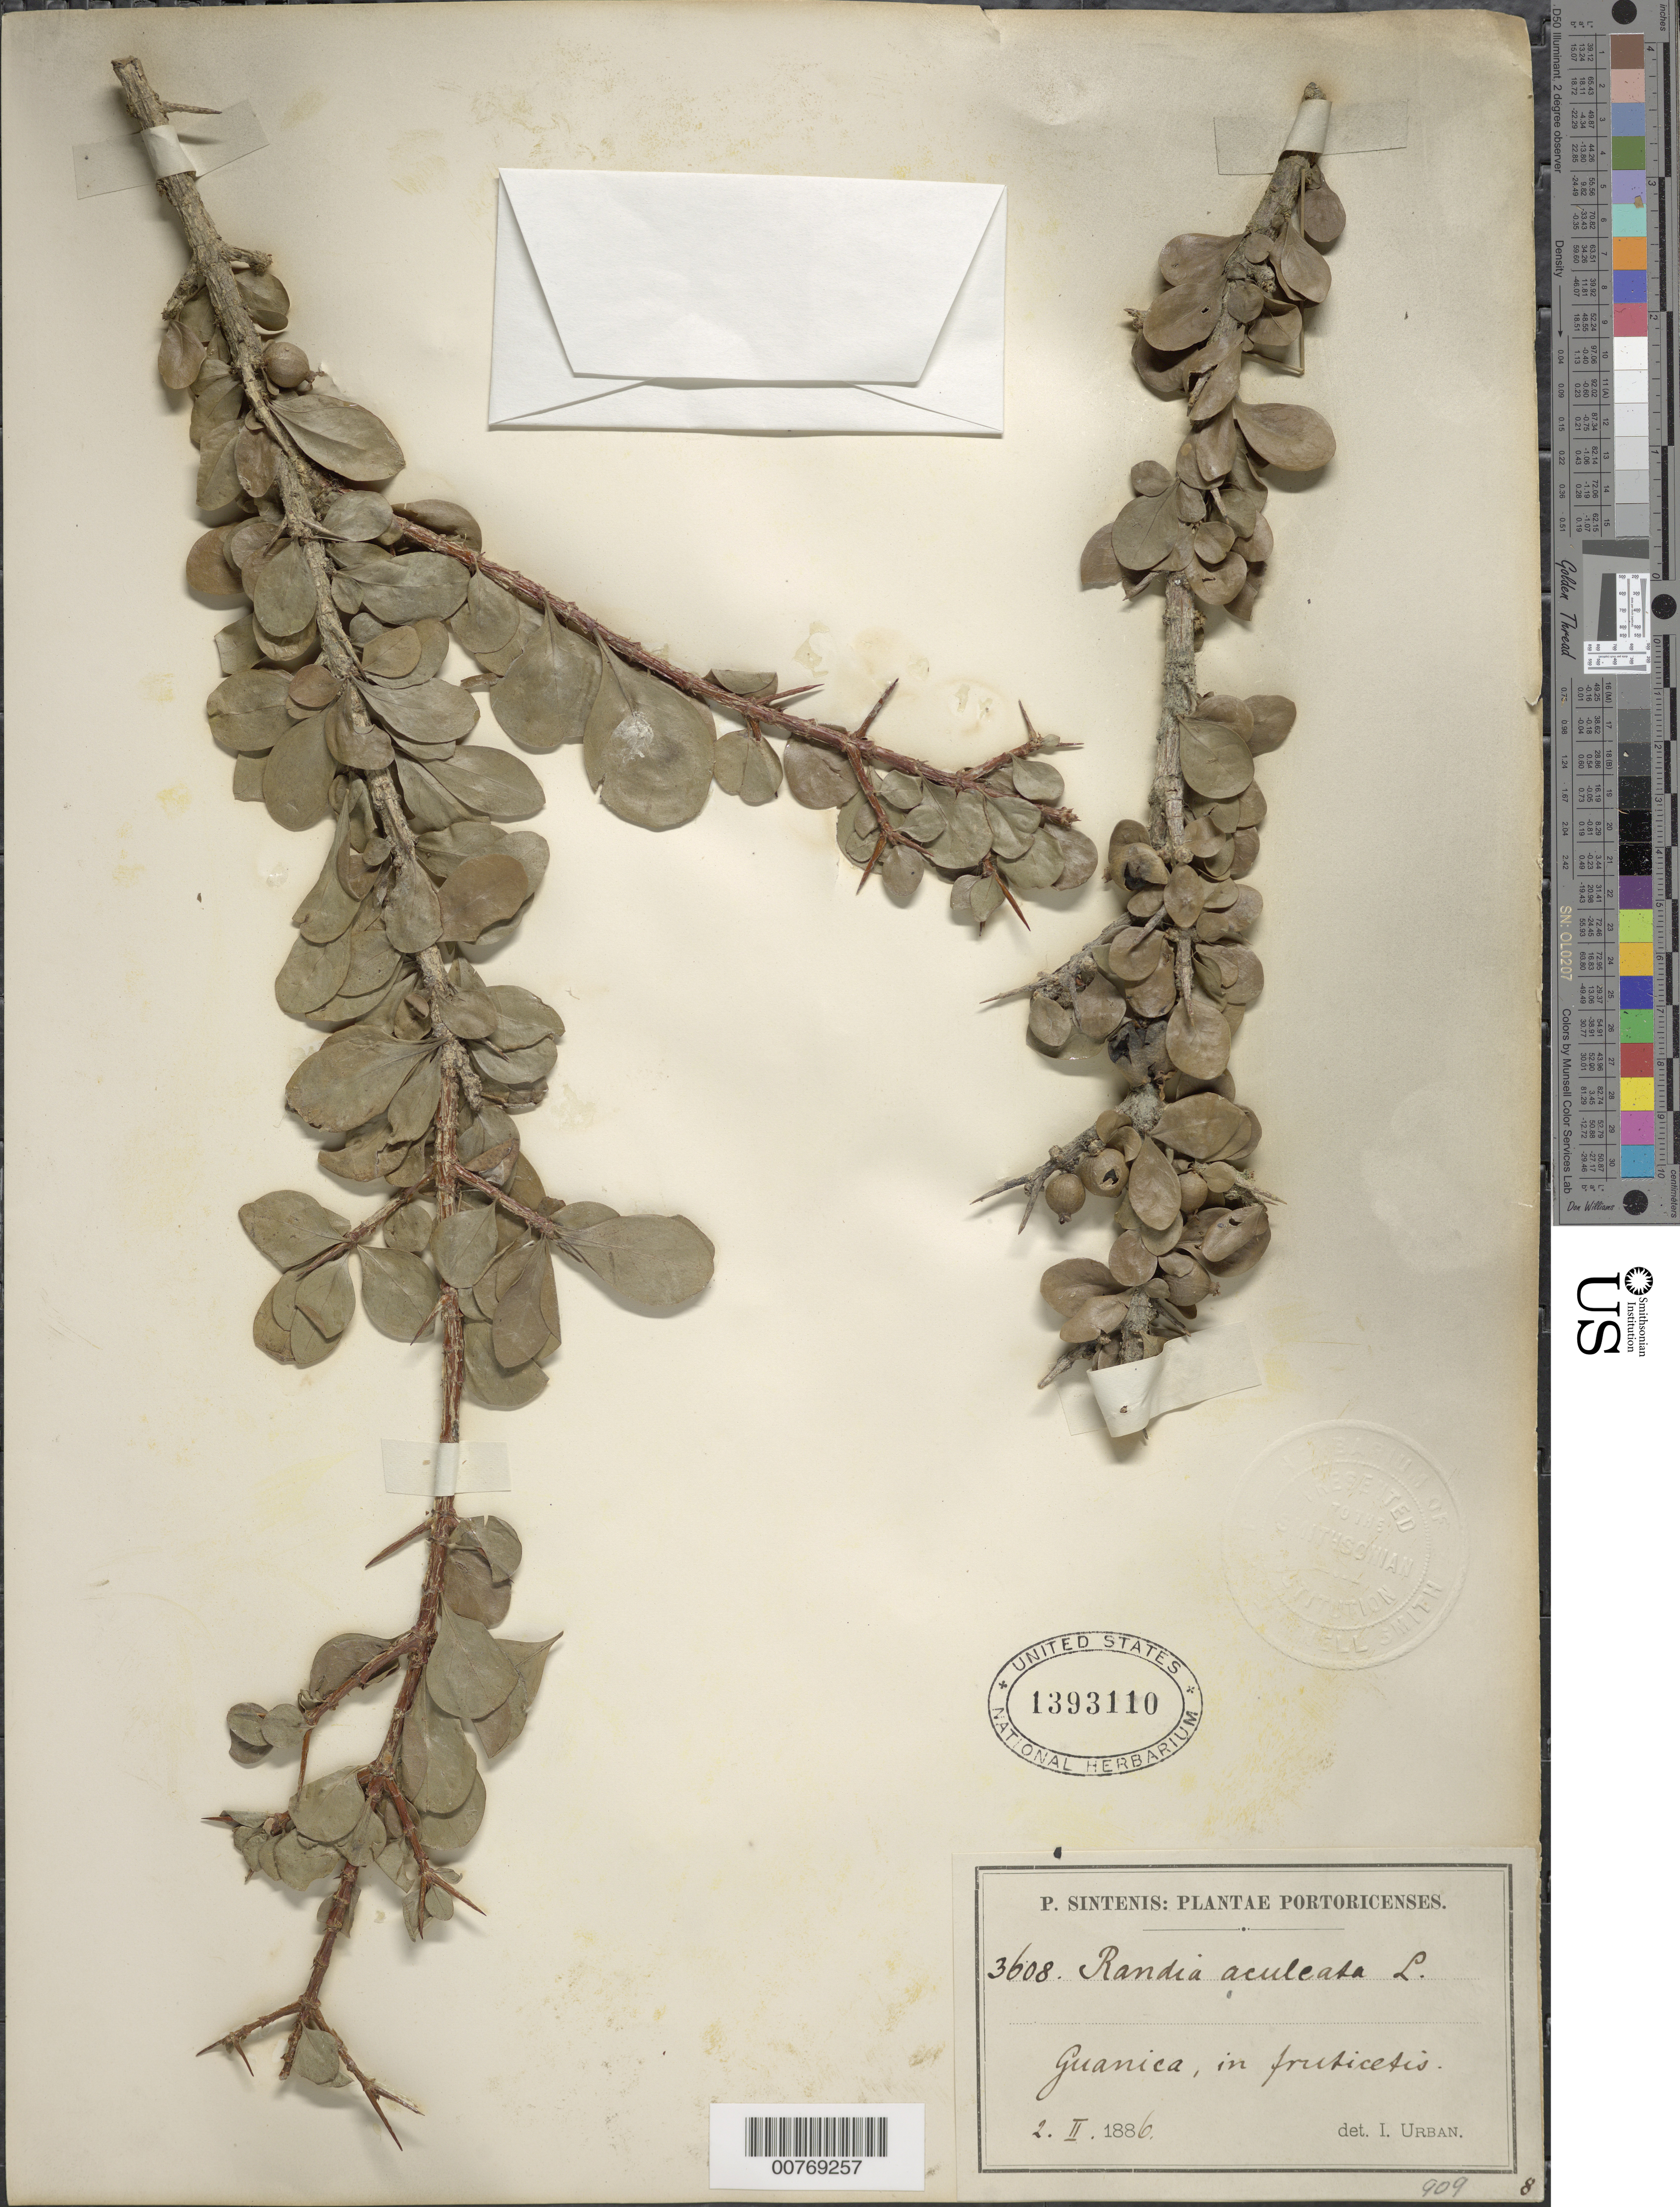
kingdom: Plantae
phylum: Tracheophyta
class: Magnoliopsida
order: Gentianales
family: Rubiaceae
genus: Randia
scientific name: Randia aculeata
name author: L.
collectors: P. Sintenis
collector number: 3608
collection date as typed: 02 Feb 1886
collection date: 1886-02-02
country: Puerto Rico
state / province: Guánica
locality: Guanica, in fruticetis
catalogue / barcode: US 1393110